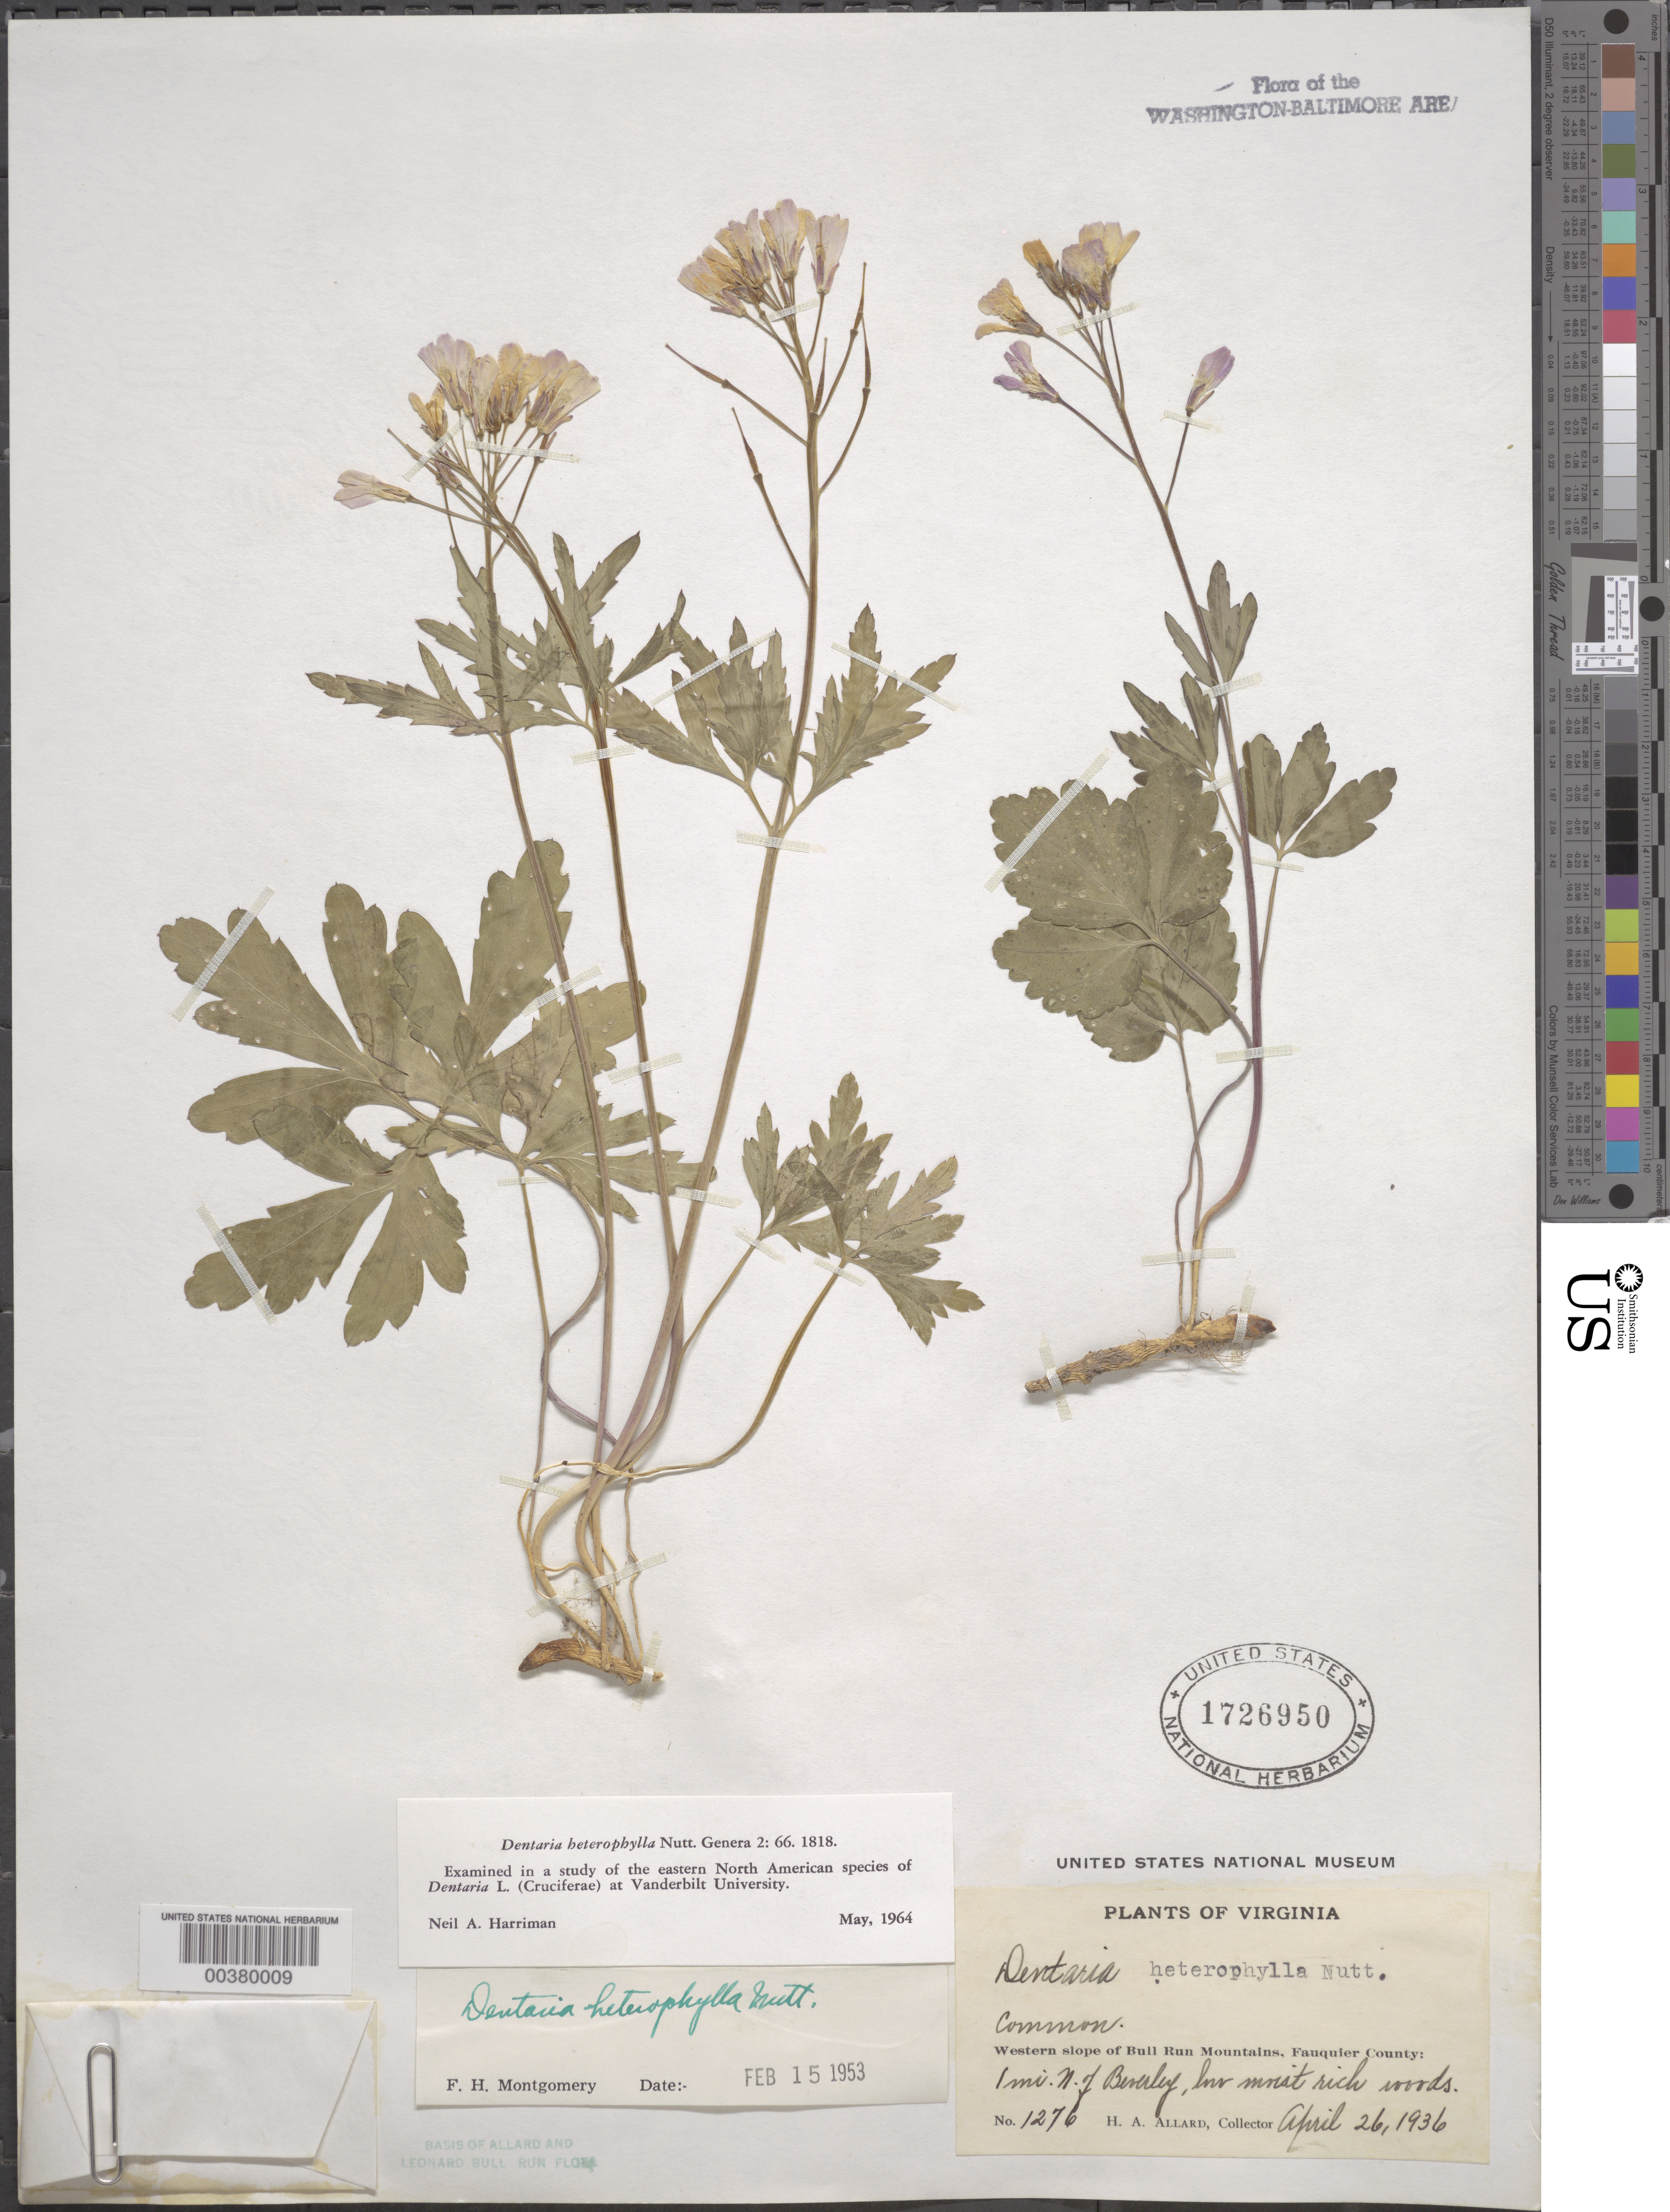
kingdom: Plantae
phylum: Tracheophyta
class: Magnoliopsida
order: Brassicales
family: Brassicaceae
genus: Cardamine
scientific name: Cardamine angustata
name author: O.E. Schulz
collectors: H. A. Allard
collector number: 1276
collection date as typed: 26 Apr 1936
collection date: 1936-04-26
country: United States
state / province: Virginia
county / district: Fauquier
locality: Western Slope of Bull Run Mountains, North of Beverley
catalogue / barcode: US 1726950